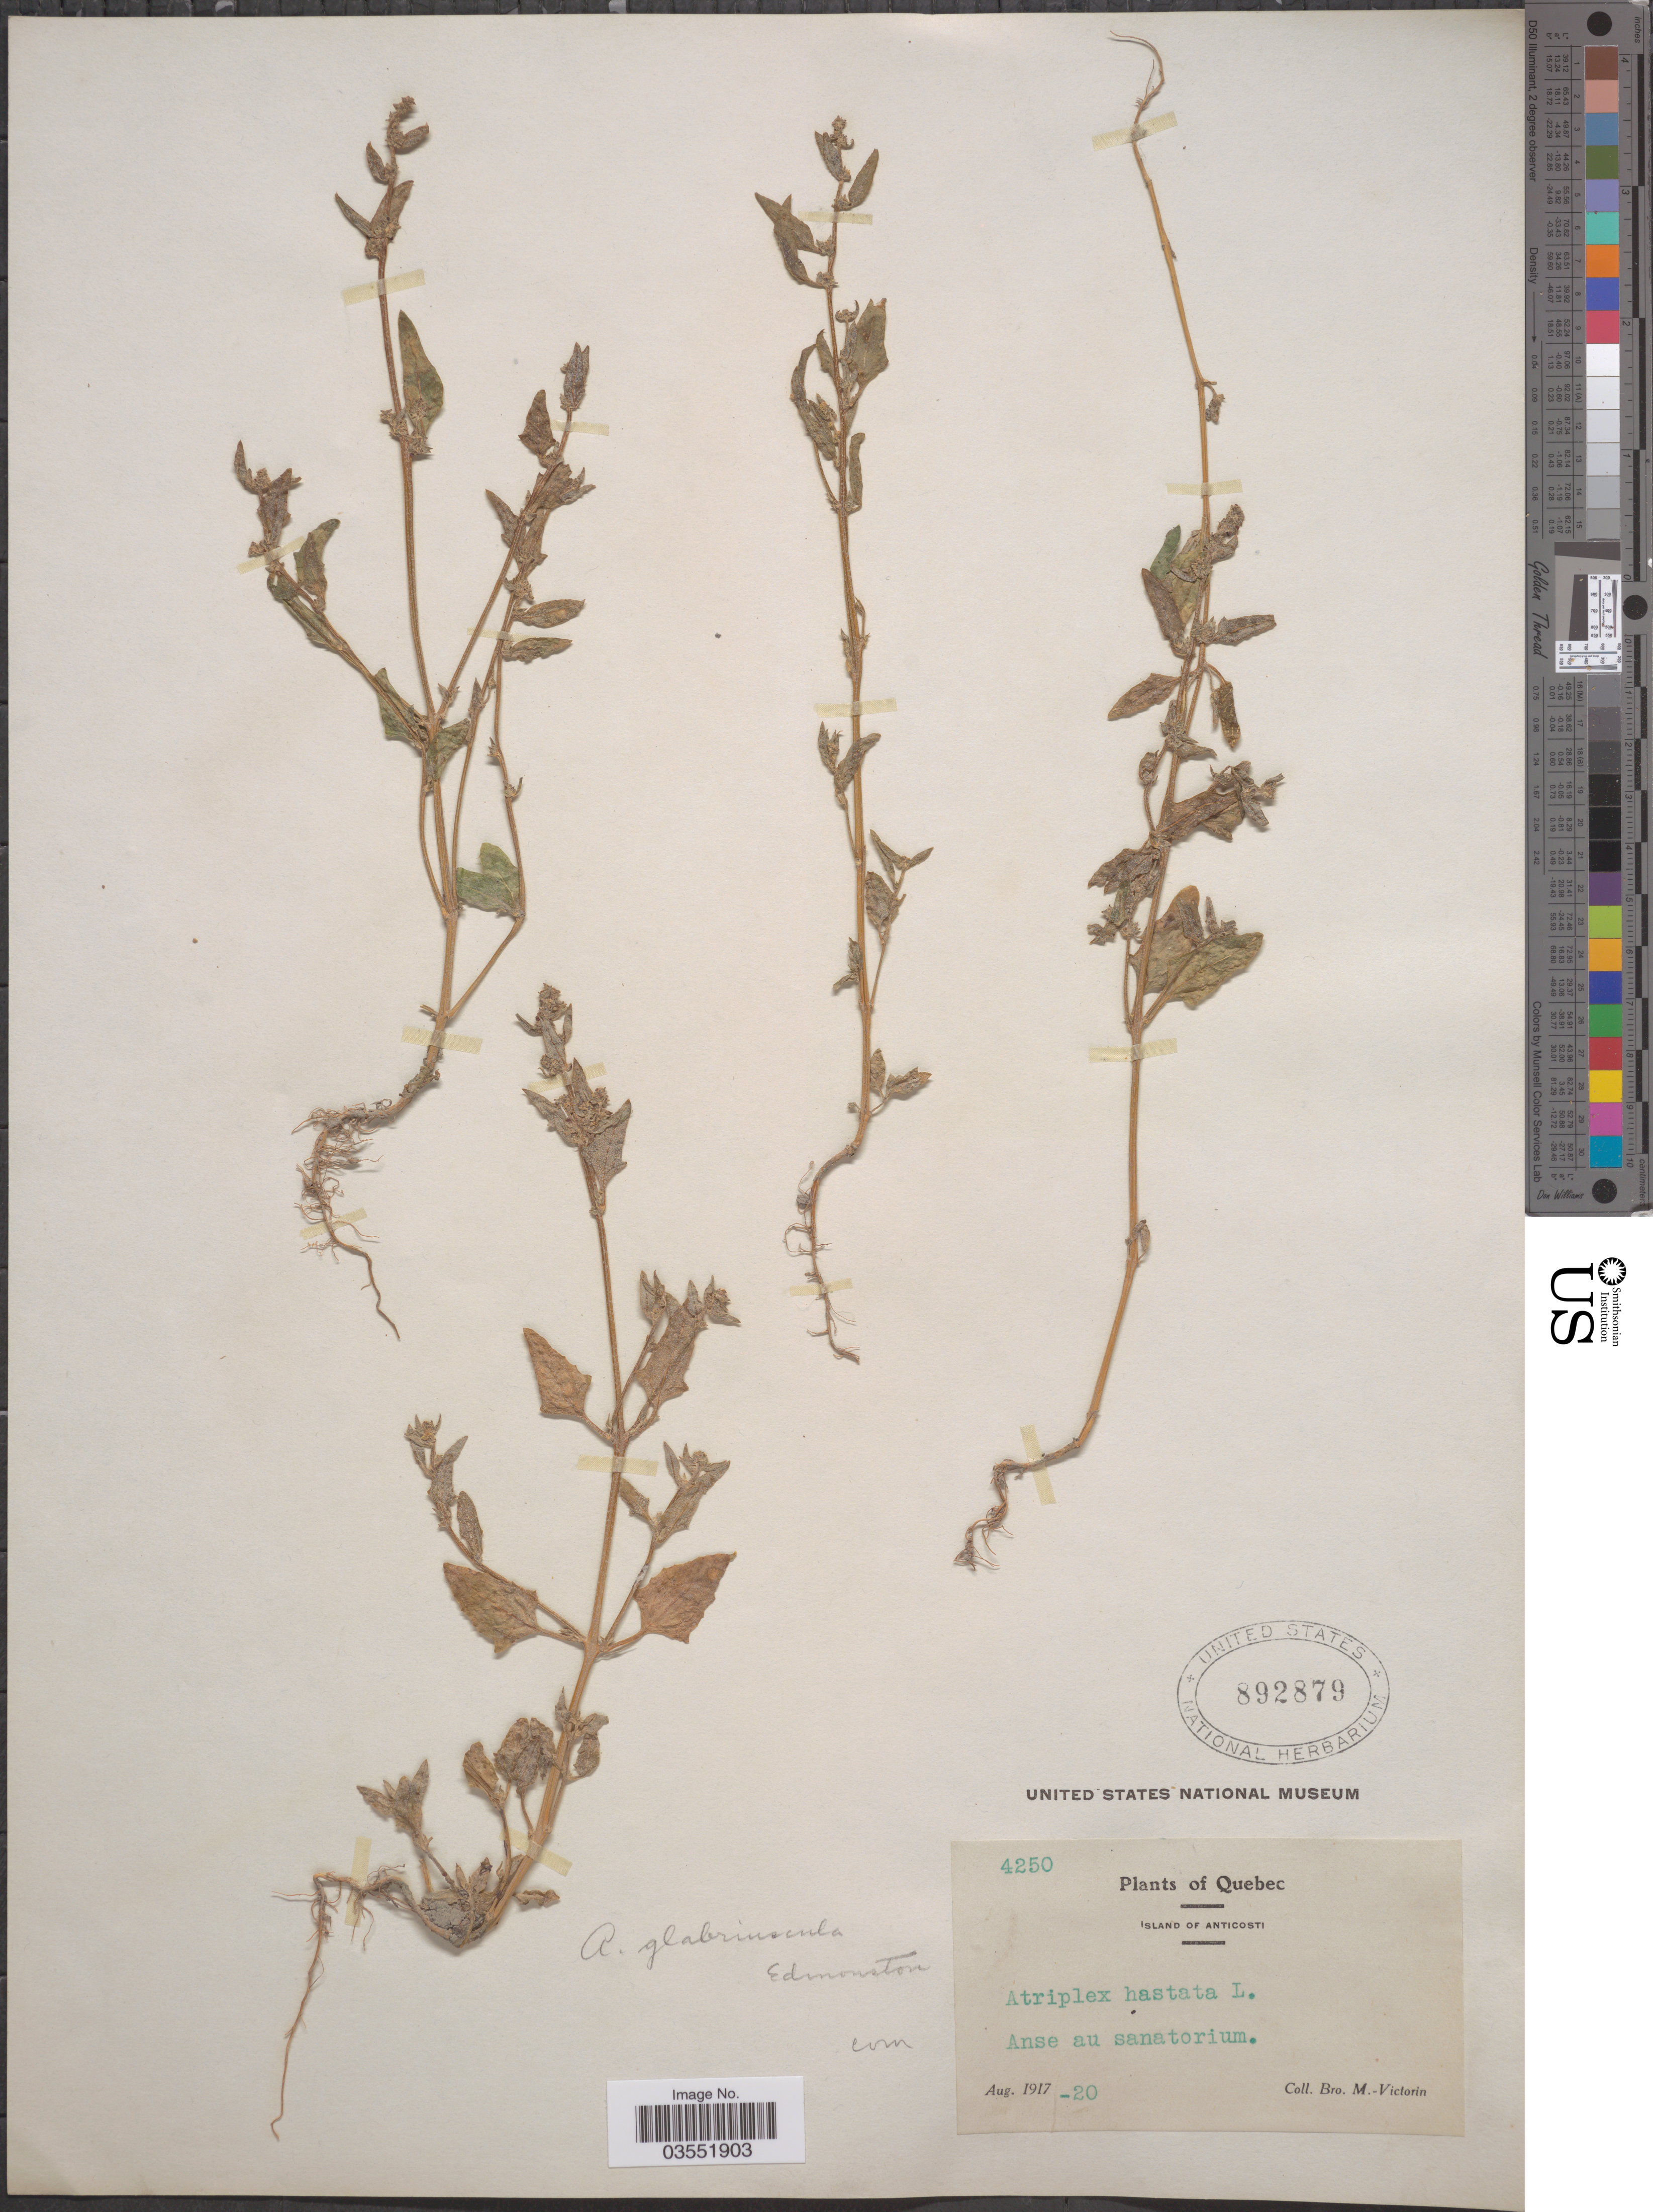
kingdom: Plantae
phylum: Tracheophyta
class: Magnoliopsida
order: Caryophyllales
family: Amaranthaceae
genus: Atriplex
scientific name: Atriplex glabriuscula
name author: Edmondston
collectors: Fr. Marie-Victorin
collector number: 4250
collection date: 1917-08-20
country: Canada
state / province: Quebec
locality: Island of Anticosti. Anse au sanatorium.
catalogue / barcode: US 892879